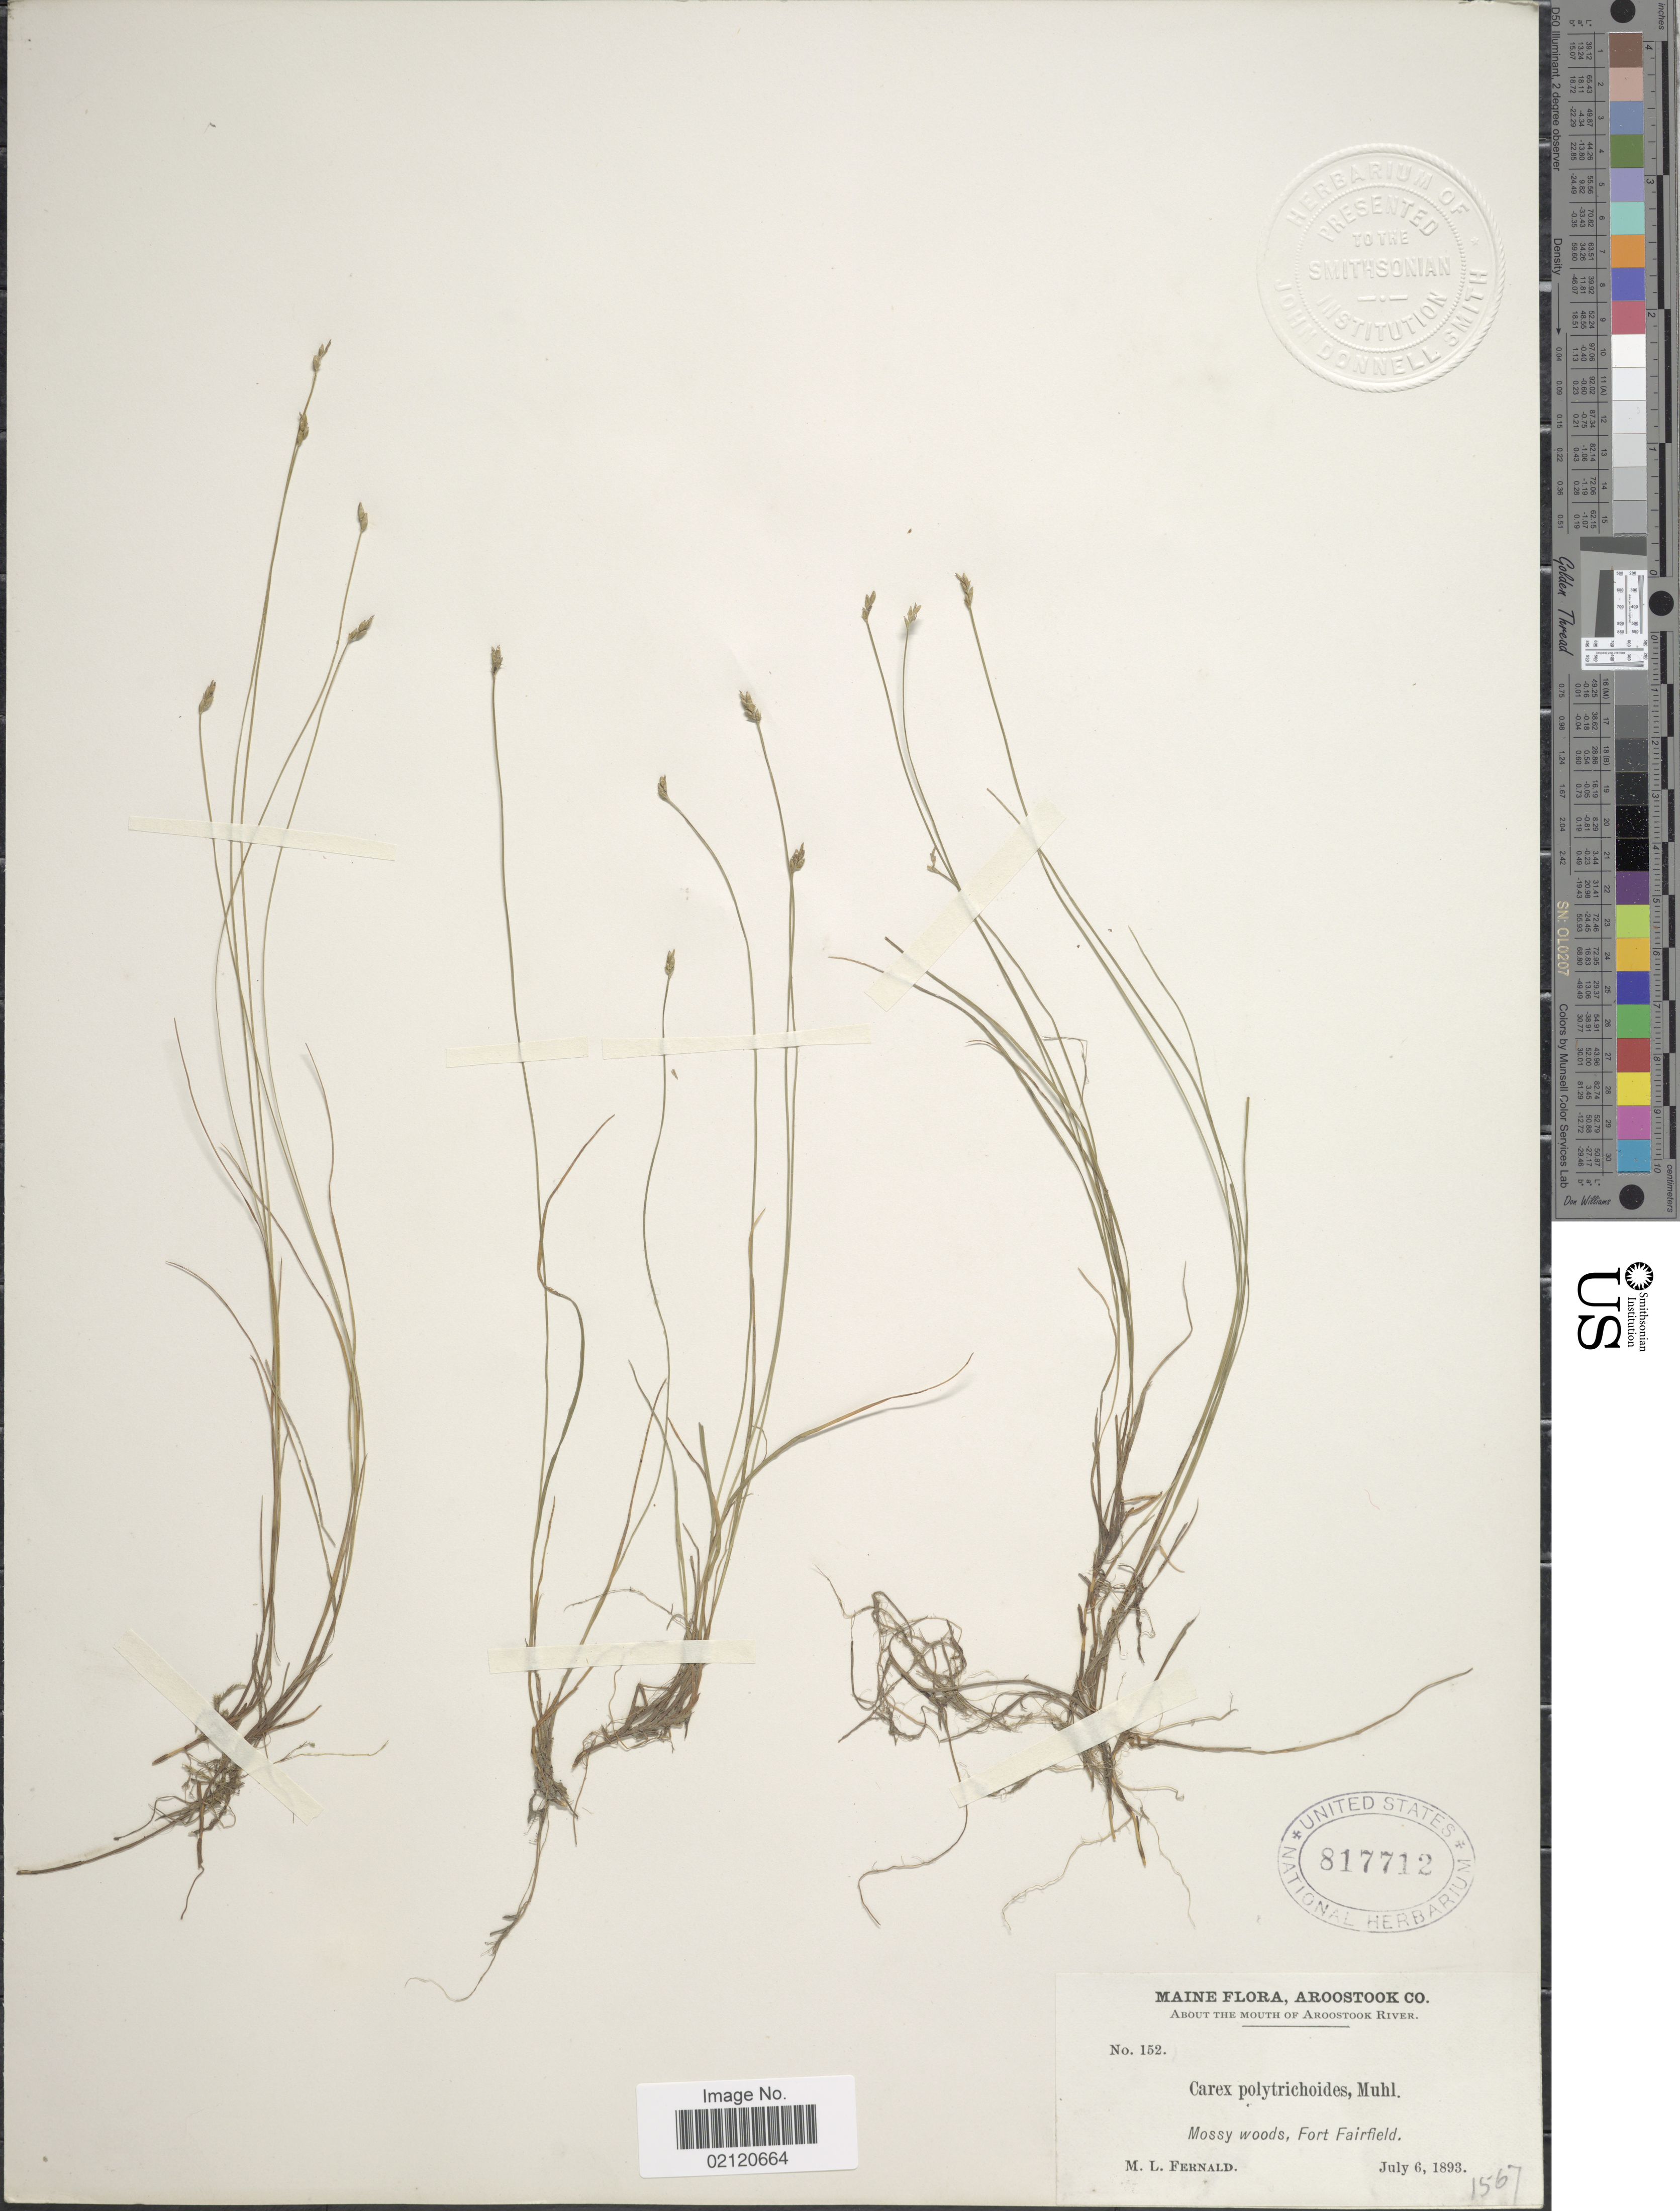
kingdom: Plantae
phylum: Tracheophyta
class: Liliopsida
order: Poales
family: Cyperaceae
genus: Carex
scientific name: Carex leptalea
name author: Wahlenb.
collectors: M. L. Fernald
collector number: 152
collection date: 1893-07-06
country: United States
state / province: Maine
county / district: Aroostook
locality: About the mouth of Aroostook River, Mossy woods, Fort Fairfield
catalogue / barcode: US 817712